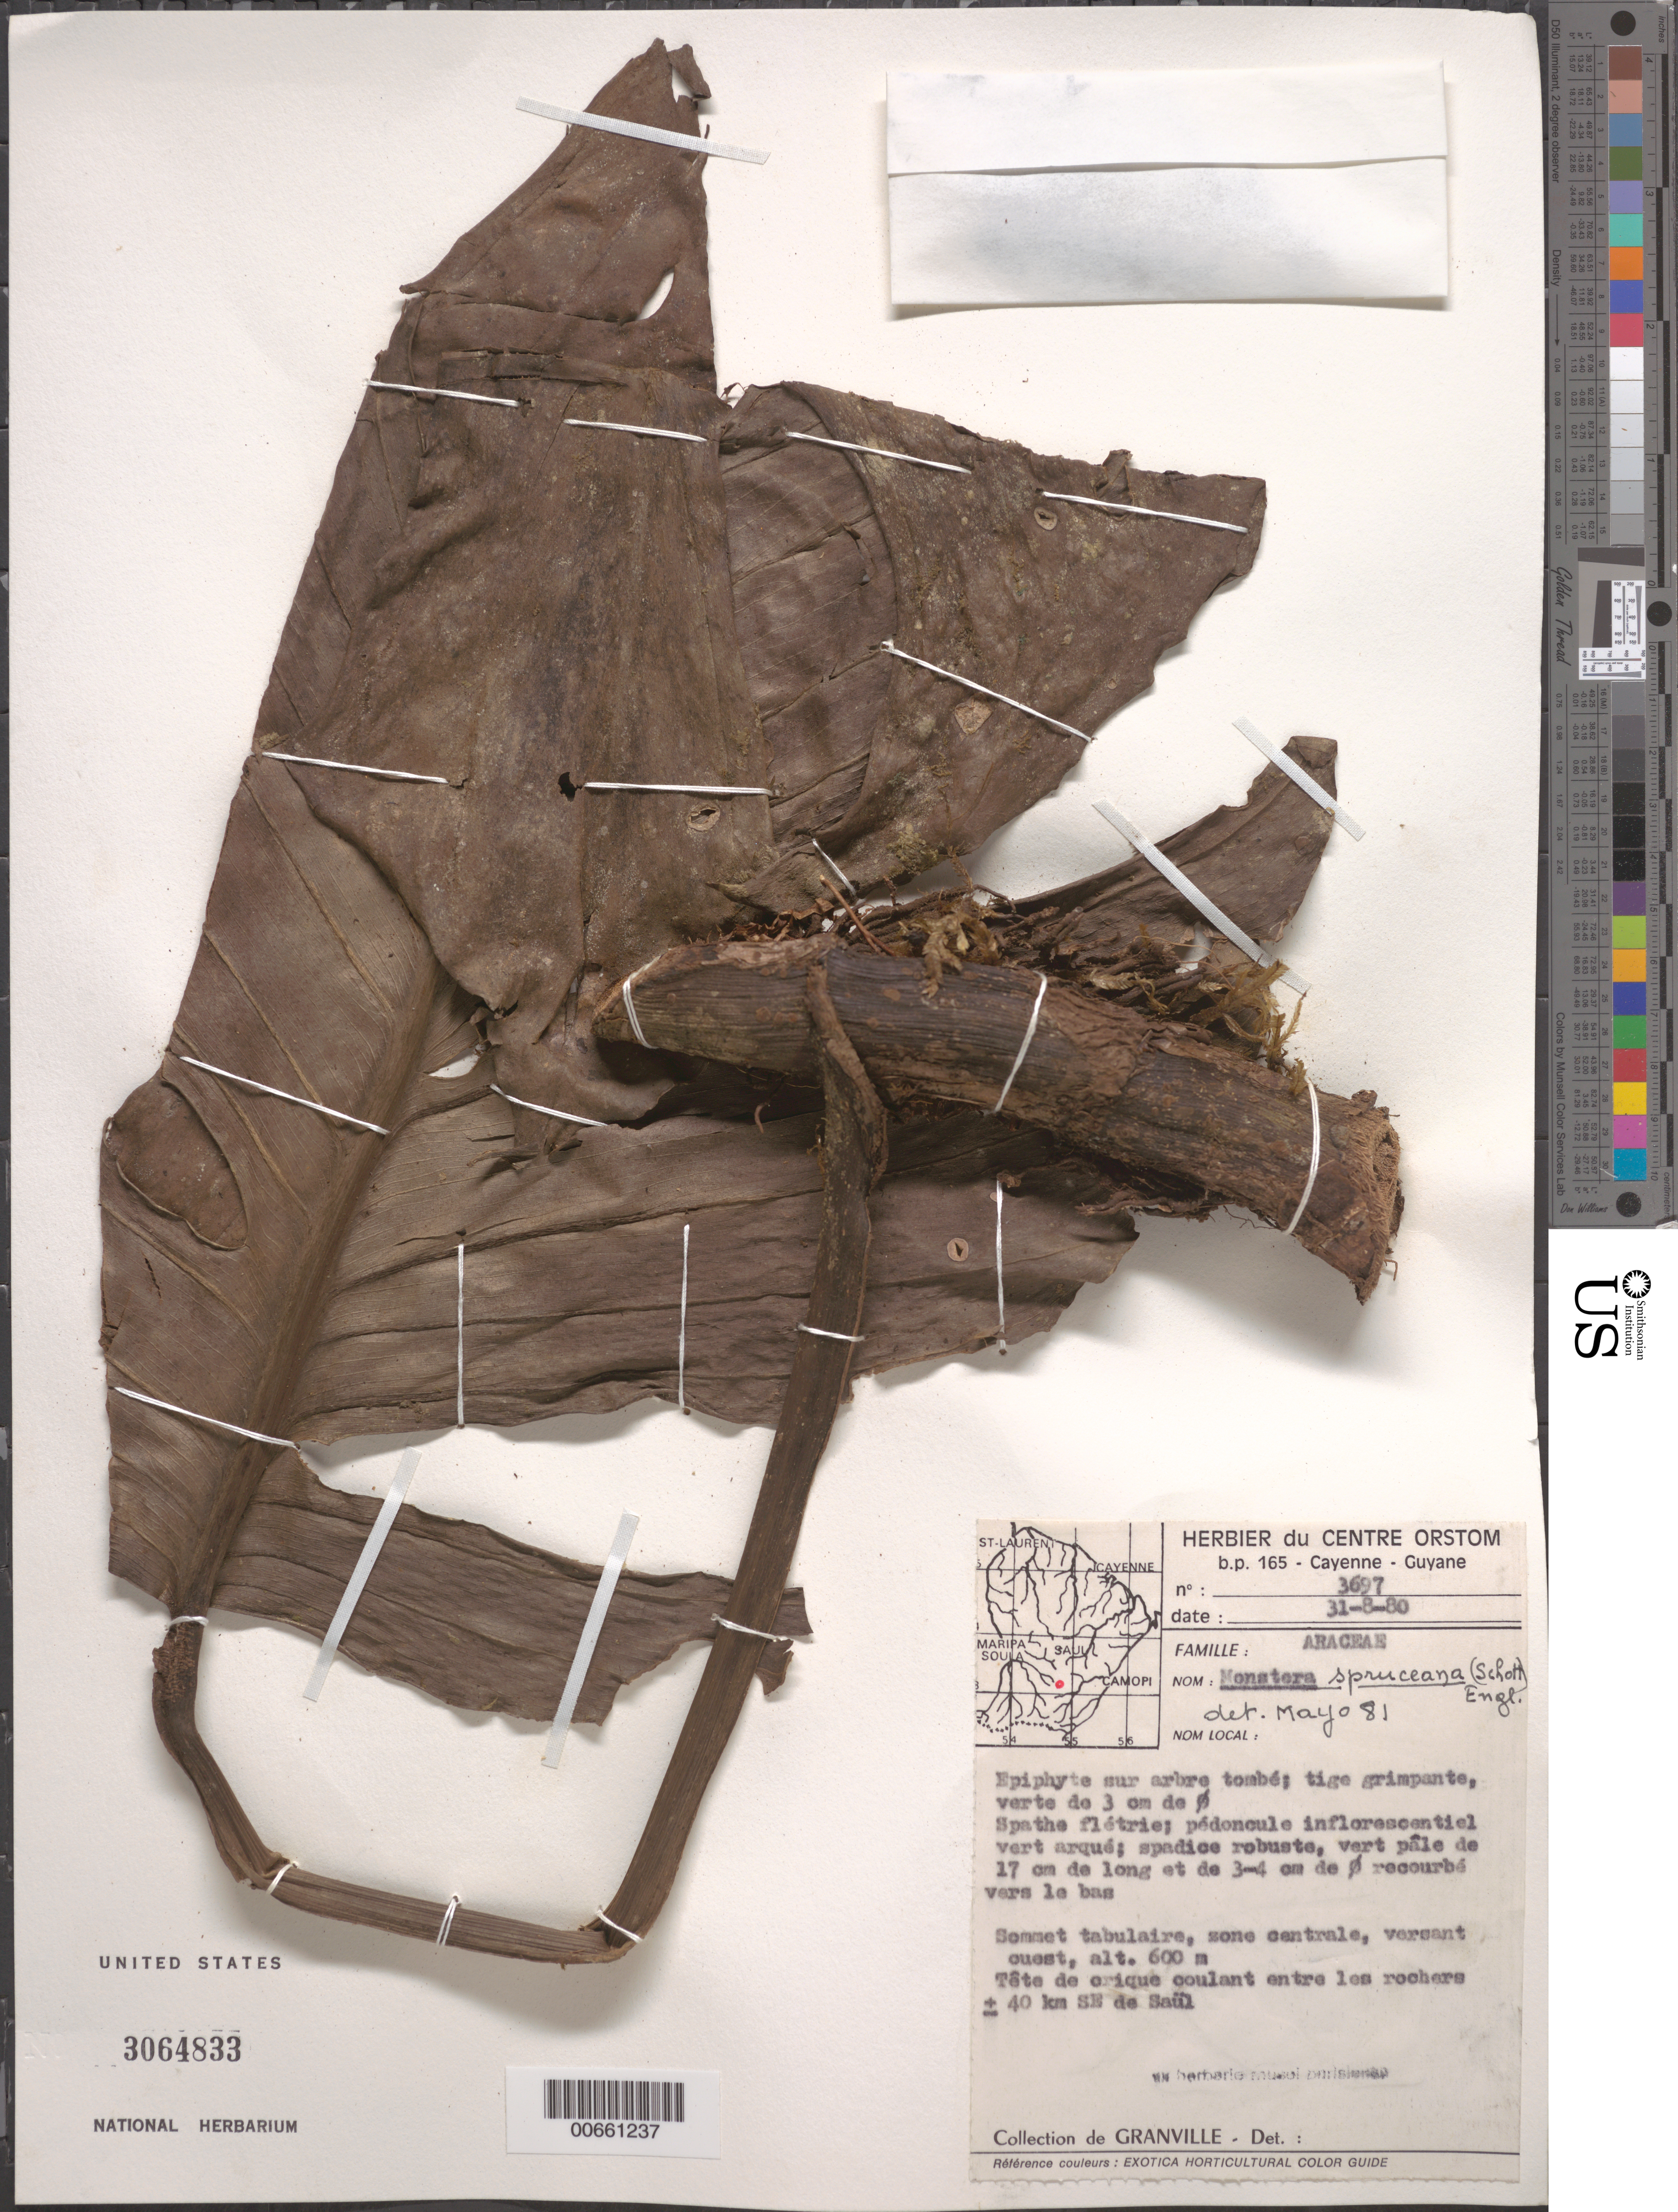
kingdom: Plantae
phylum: Tracheophyta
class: Liliopsida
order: Alismatales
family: Araceae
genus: Monstera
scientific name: Monstera spruceana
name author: (Schott) Engl.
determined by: Mayo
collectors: J.-J. de Granville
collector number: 3697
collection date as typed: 31-Aug-80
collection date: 1980-08-31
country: French Guiana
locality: Sommet Tabulaire, ±40 km SE de Saül, zone centrale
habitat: Head of creek, running between rocks, western slope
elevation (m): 600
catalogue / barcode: US 3064833